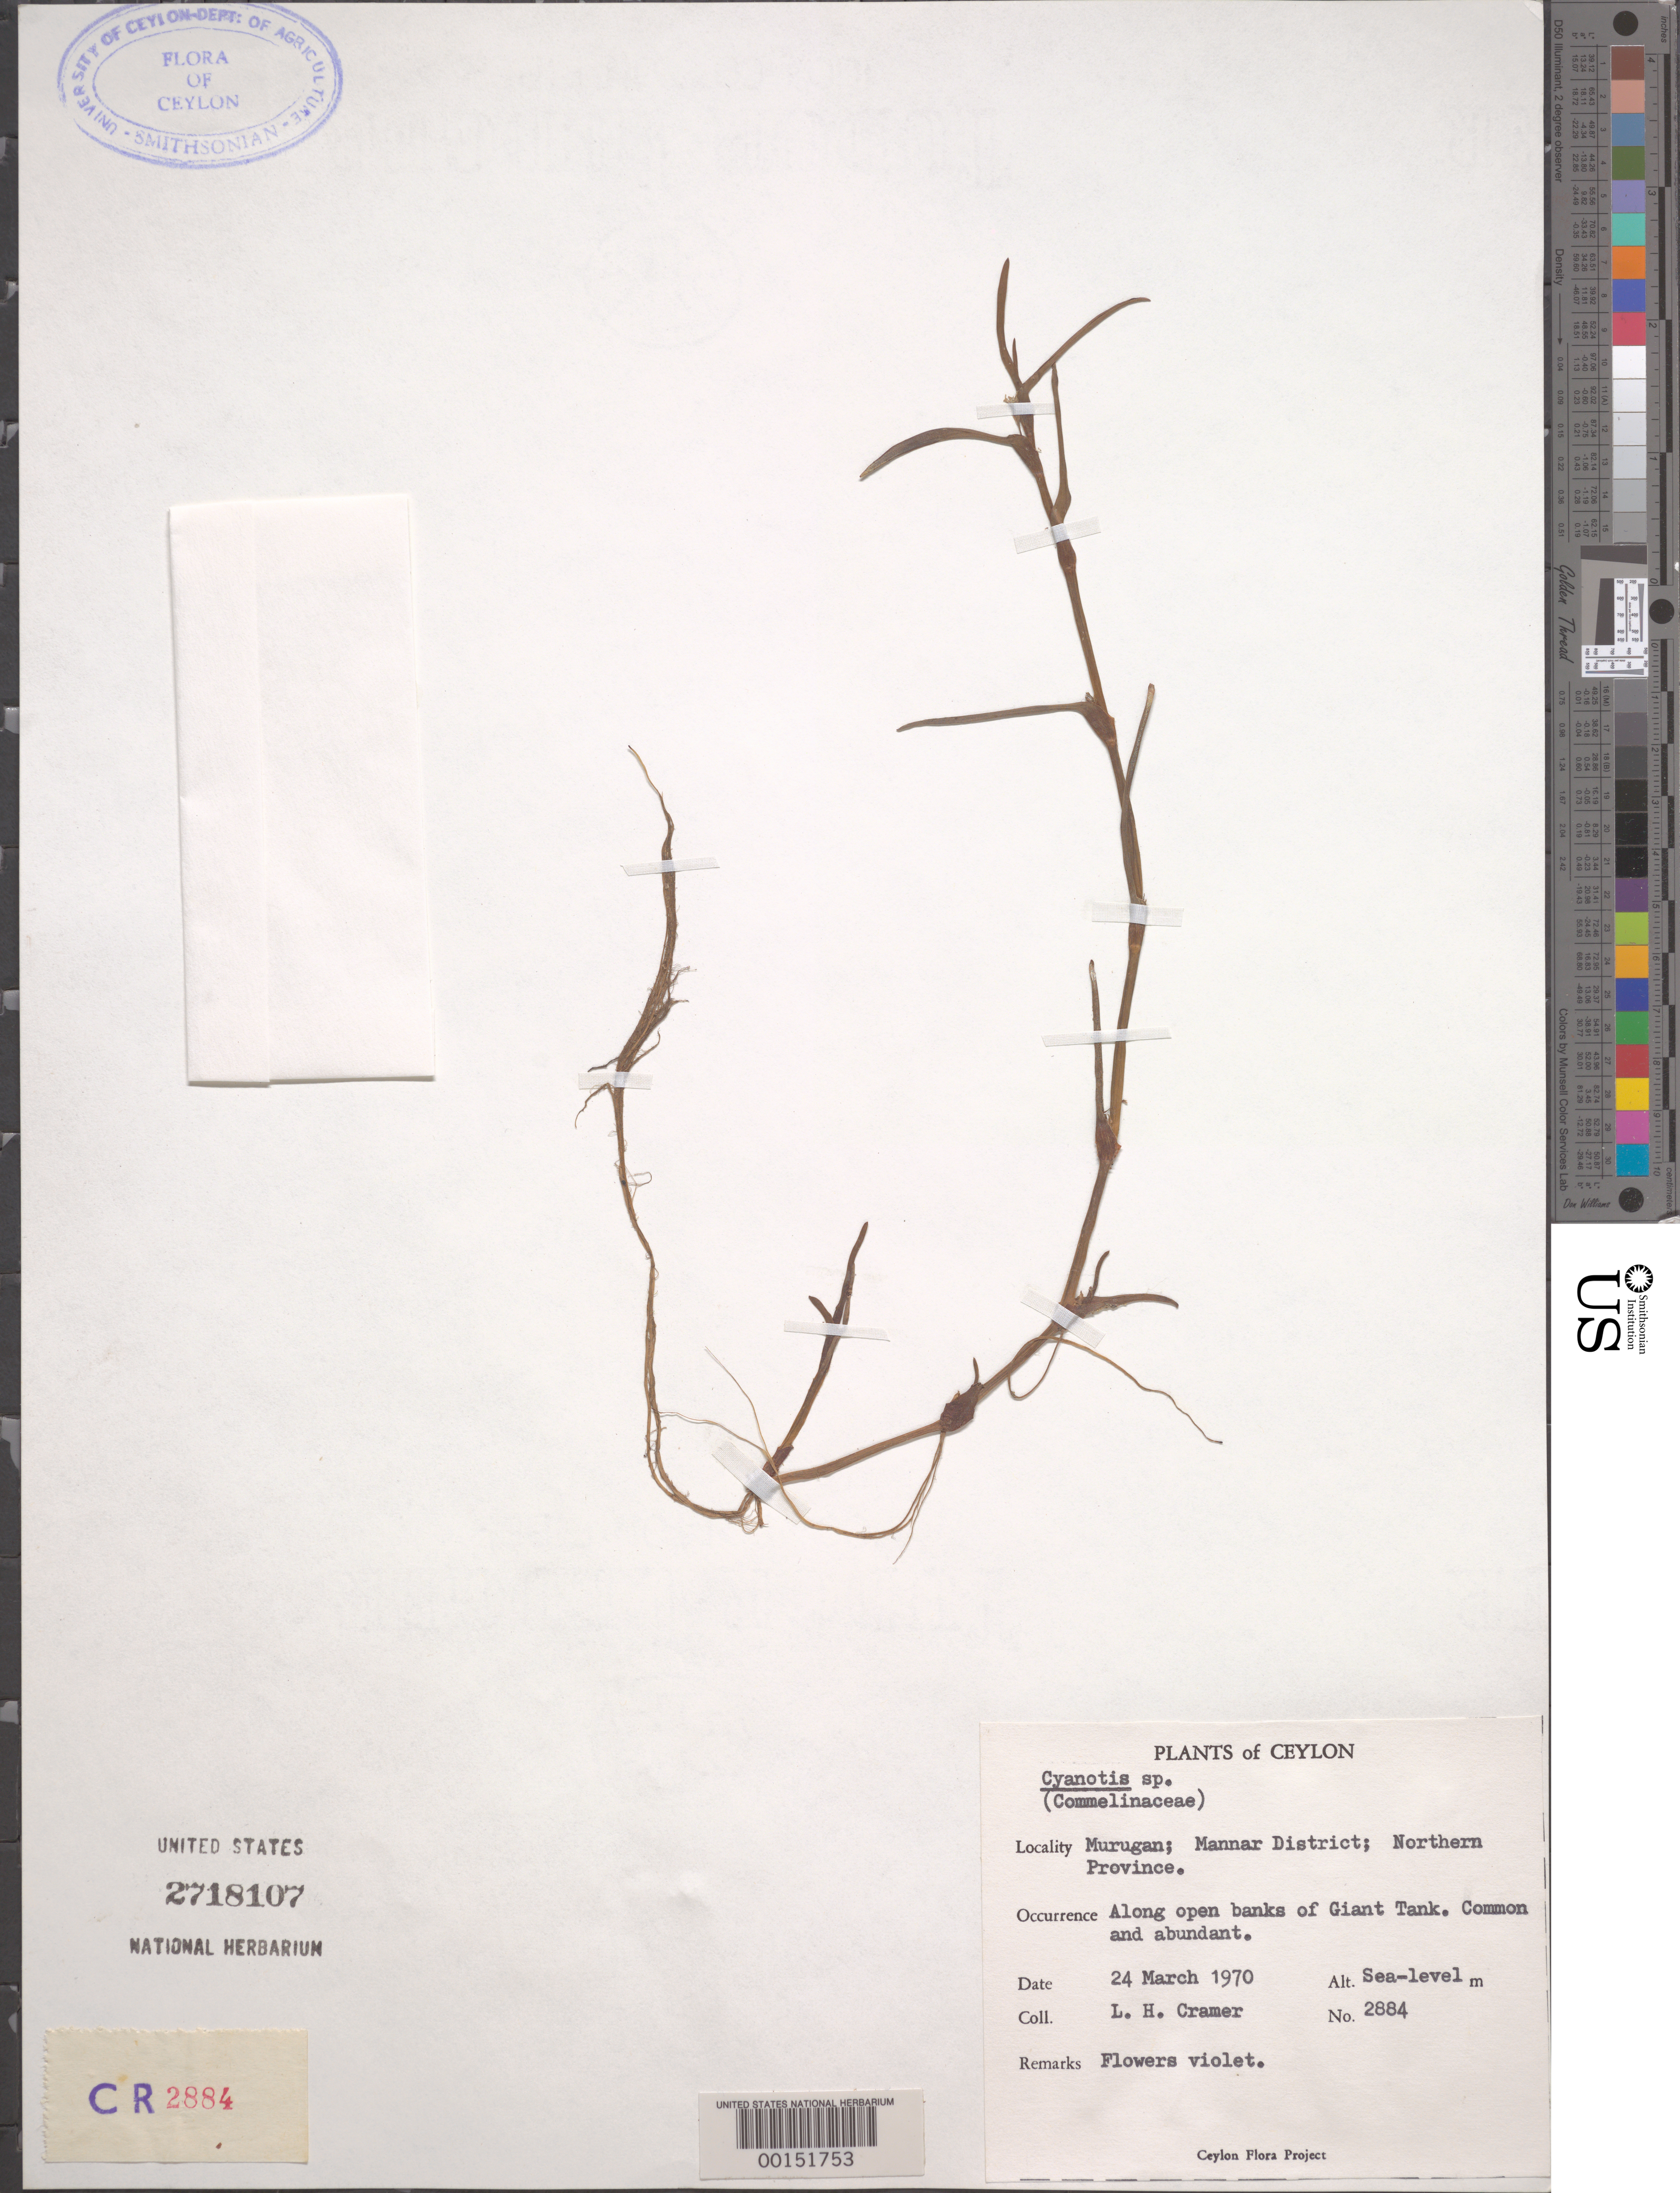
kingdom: Plantae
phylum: Tracheophyta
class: Liliopsida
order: Commelinales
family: Commelinaceae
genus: Cyanotis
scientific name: Cyanotis axillaris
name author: (L.) D. Don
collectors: L. H. Cramer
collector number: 2884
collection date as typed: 24 Mar 1970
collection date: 1970-03-24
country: Sri Lanka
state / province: Northern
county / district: Mannar Dist.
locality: Murugan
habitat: Open banks of dam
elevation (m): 1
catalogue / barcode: US 2718107